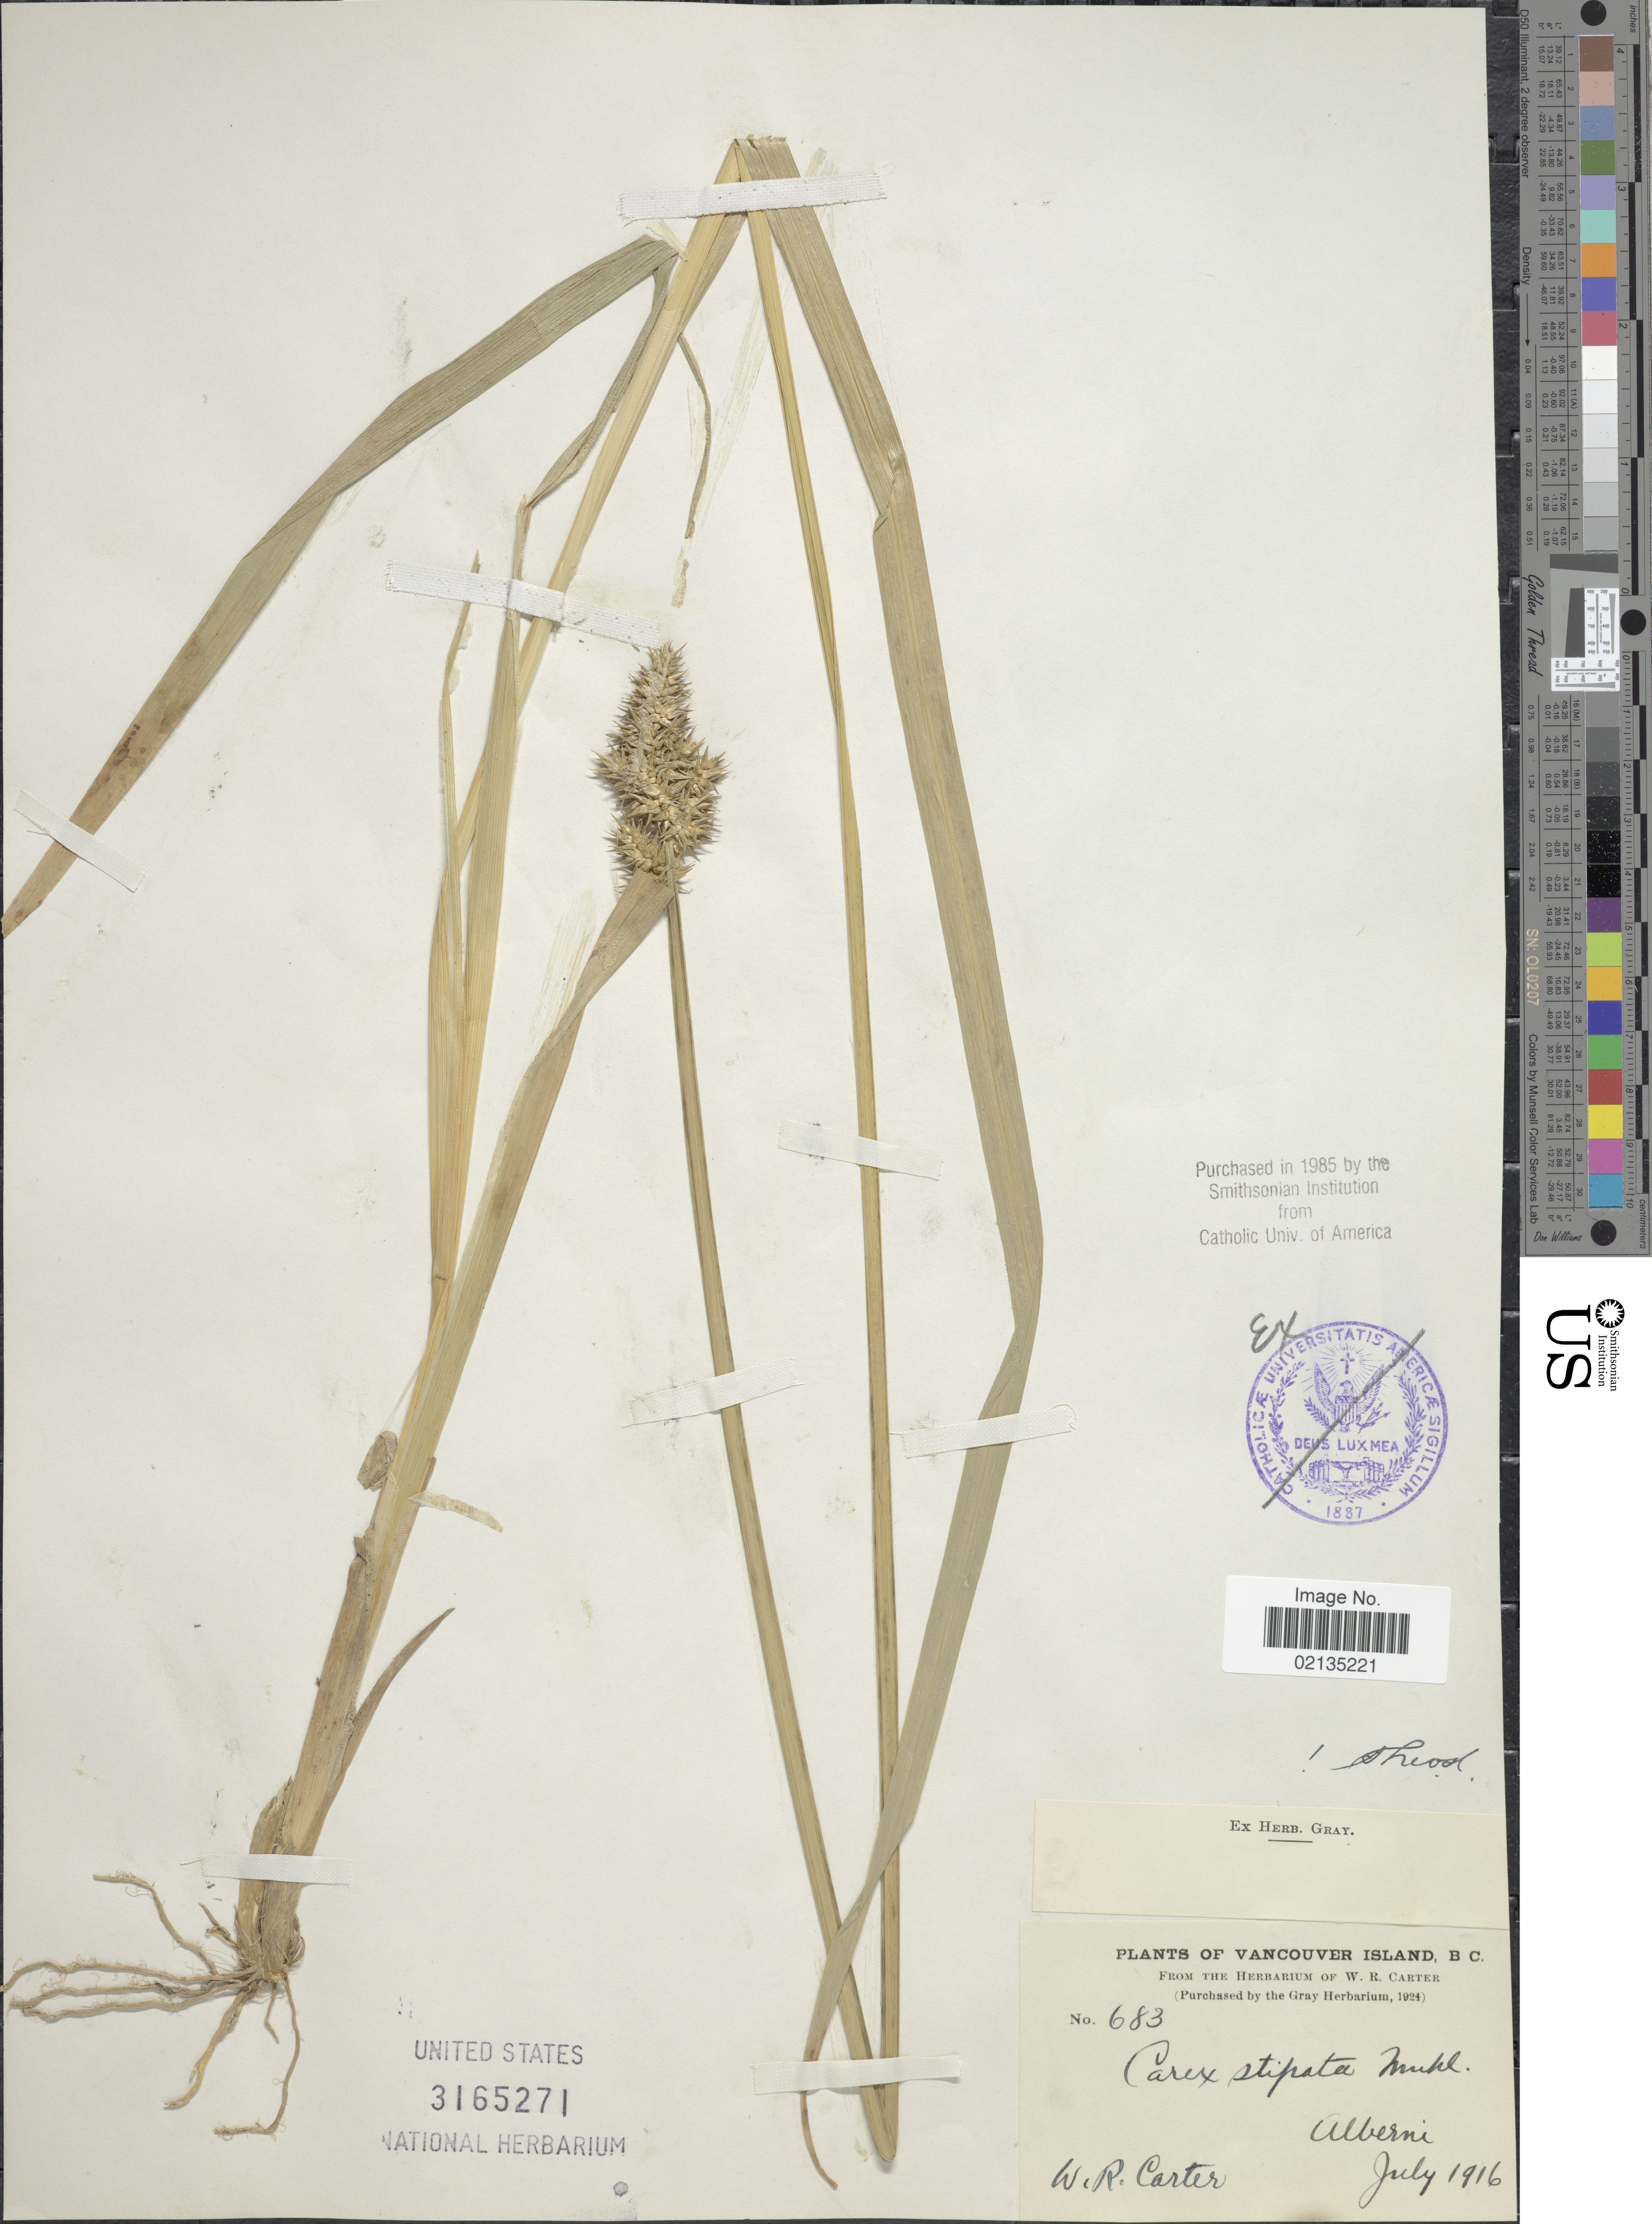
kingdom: Plantae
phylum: Tracheophyta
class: Liliopsida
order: Poales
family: Cyperaceae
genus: Carex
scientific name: Carex stipata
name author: Muhl. ex Willd.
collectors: W. R. Carter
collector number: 683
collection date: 1916-07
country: Canada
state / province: British Columbia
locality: Alberni, Vancouver Island B.C.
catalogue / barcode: US 3165271